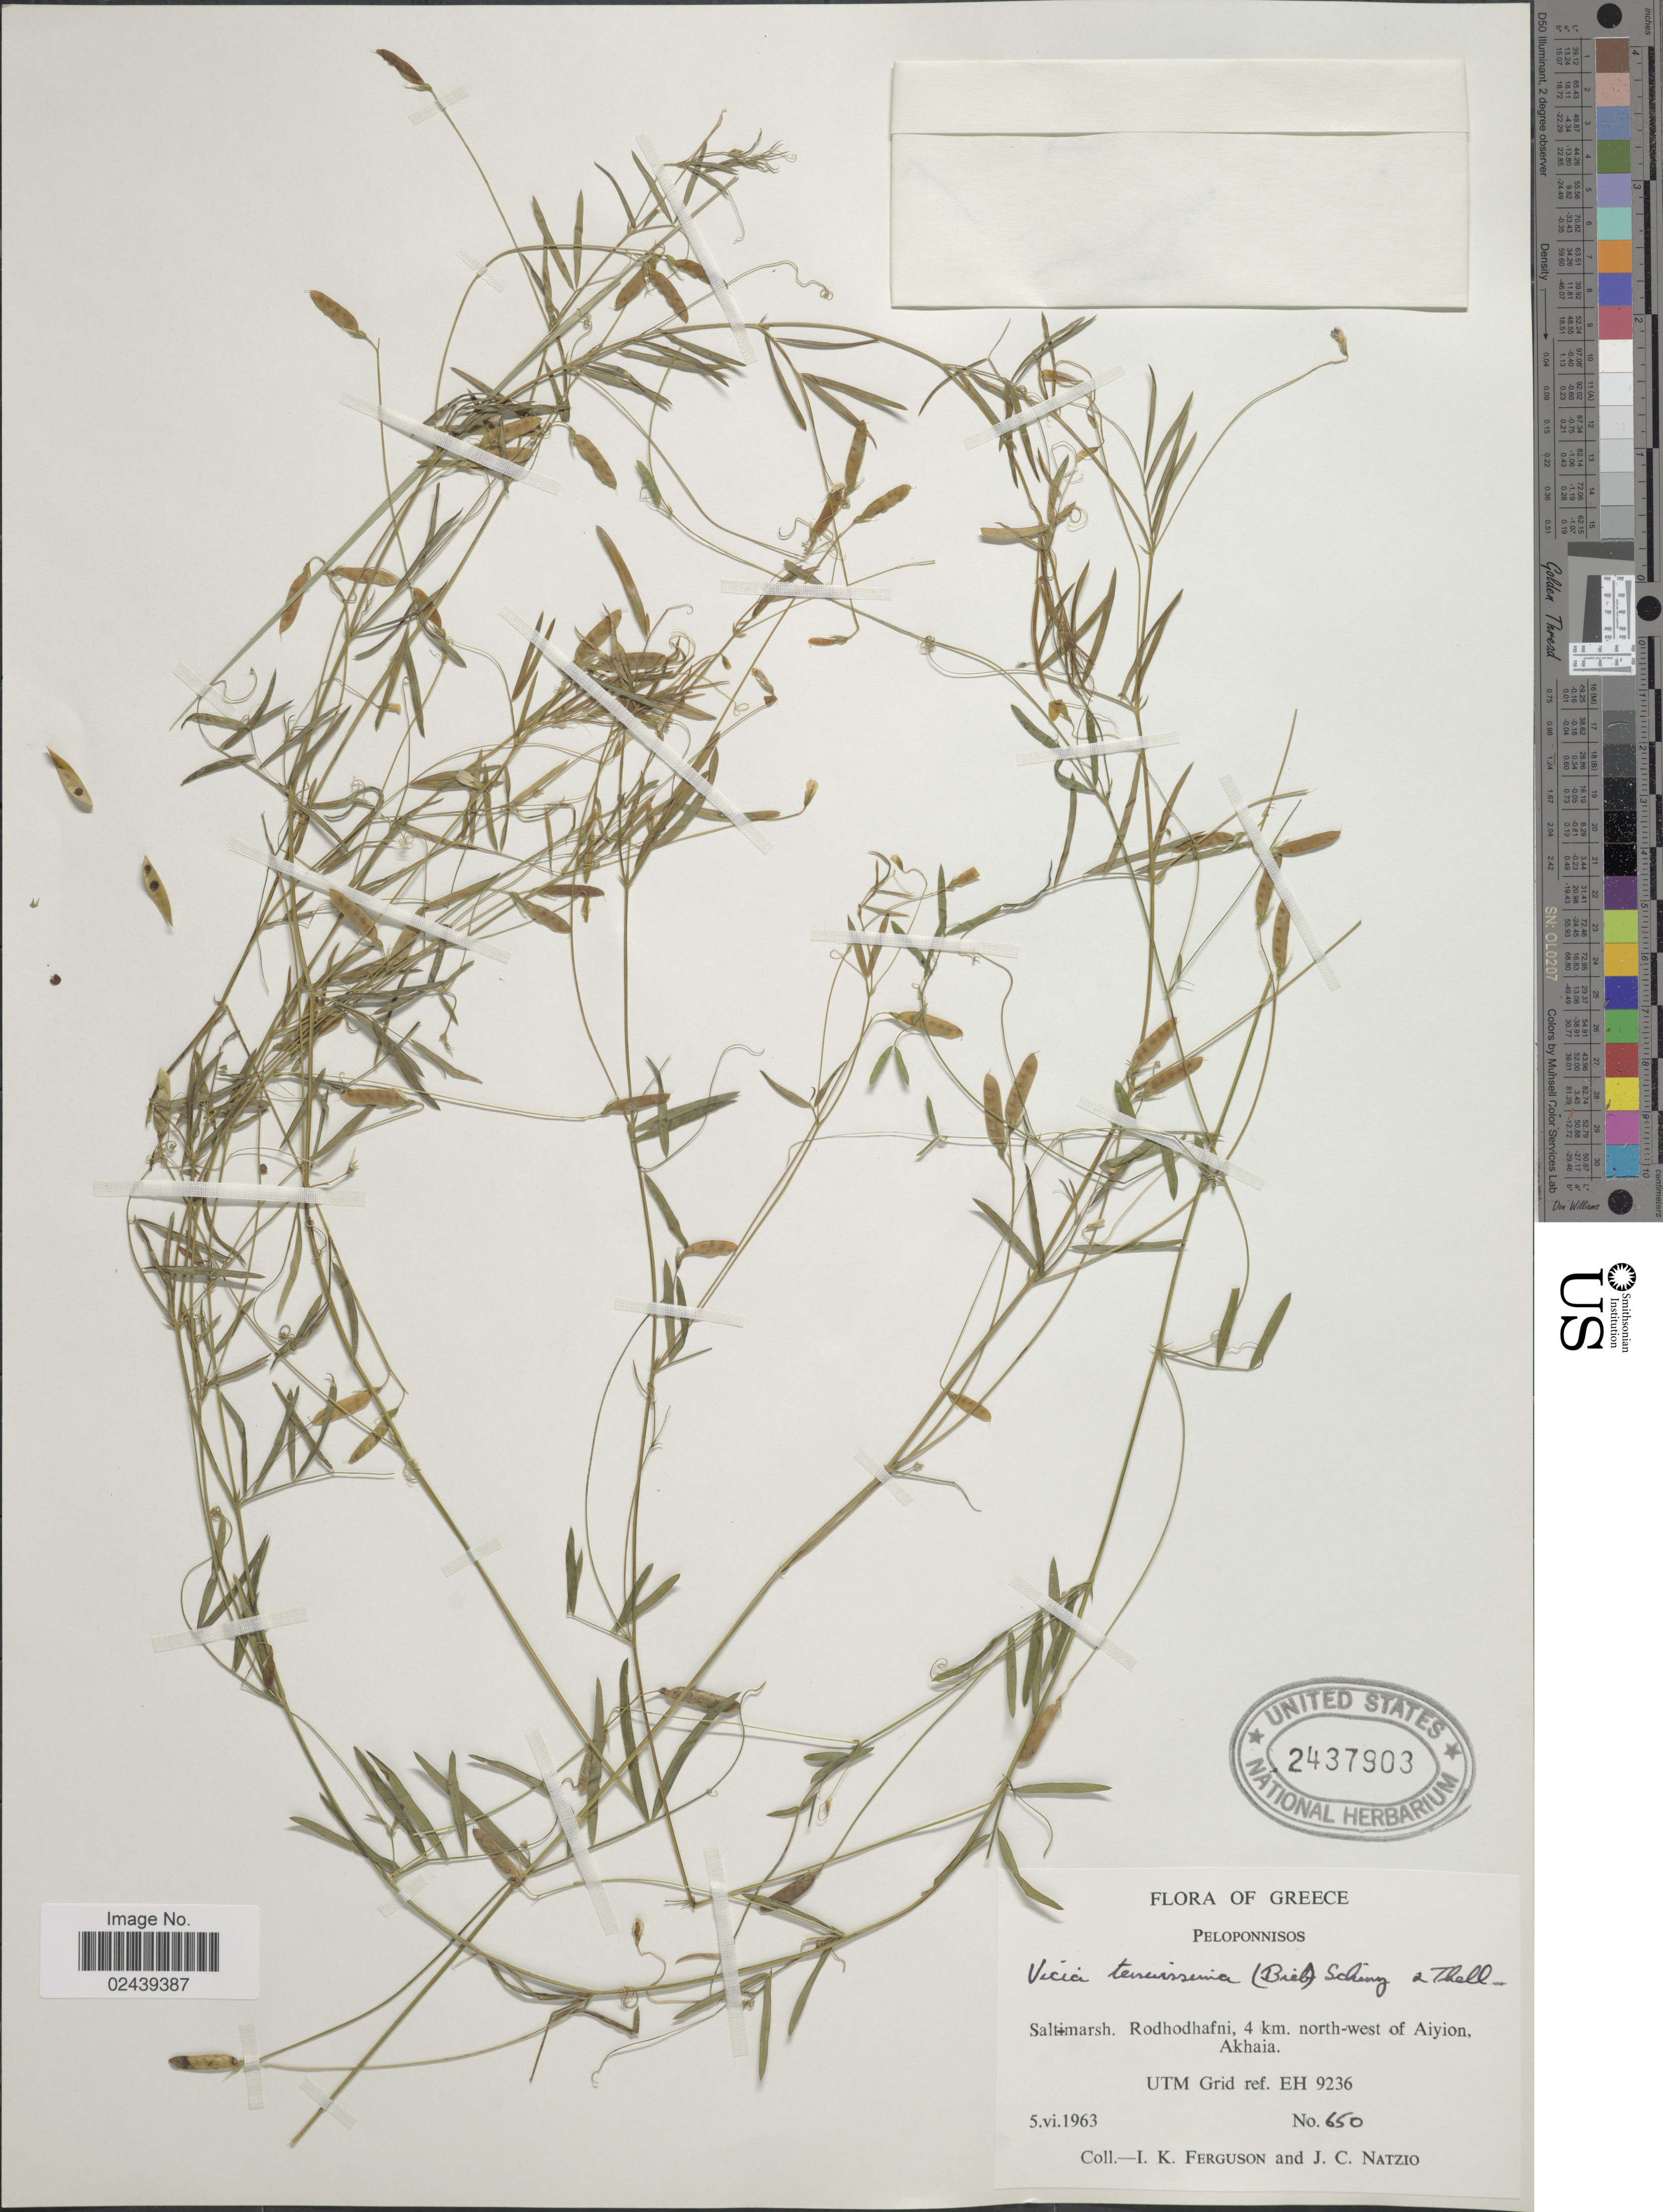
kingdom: Plantae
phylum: Tracheophyta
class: Magnoliopsida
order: Fabales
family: Fabaceae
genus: Vicia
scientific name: Vicia tenuifolia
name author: Ten.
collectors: I. K. Ferguson & J. Natzio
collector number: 650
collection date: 1963-06-05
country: Greece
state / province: Peloponnese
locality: Rodhodhafni, 4 km. north-west of Aiyion Akhaia, UTM Grid ref. EH 9236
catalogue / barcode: US 2437903